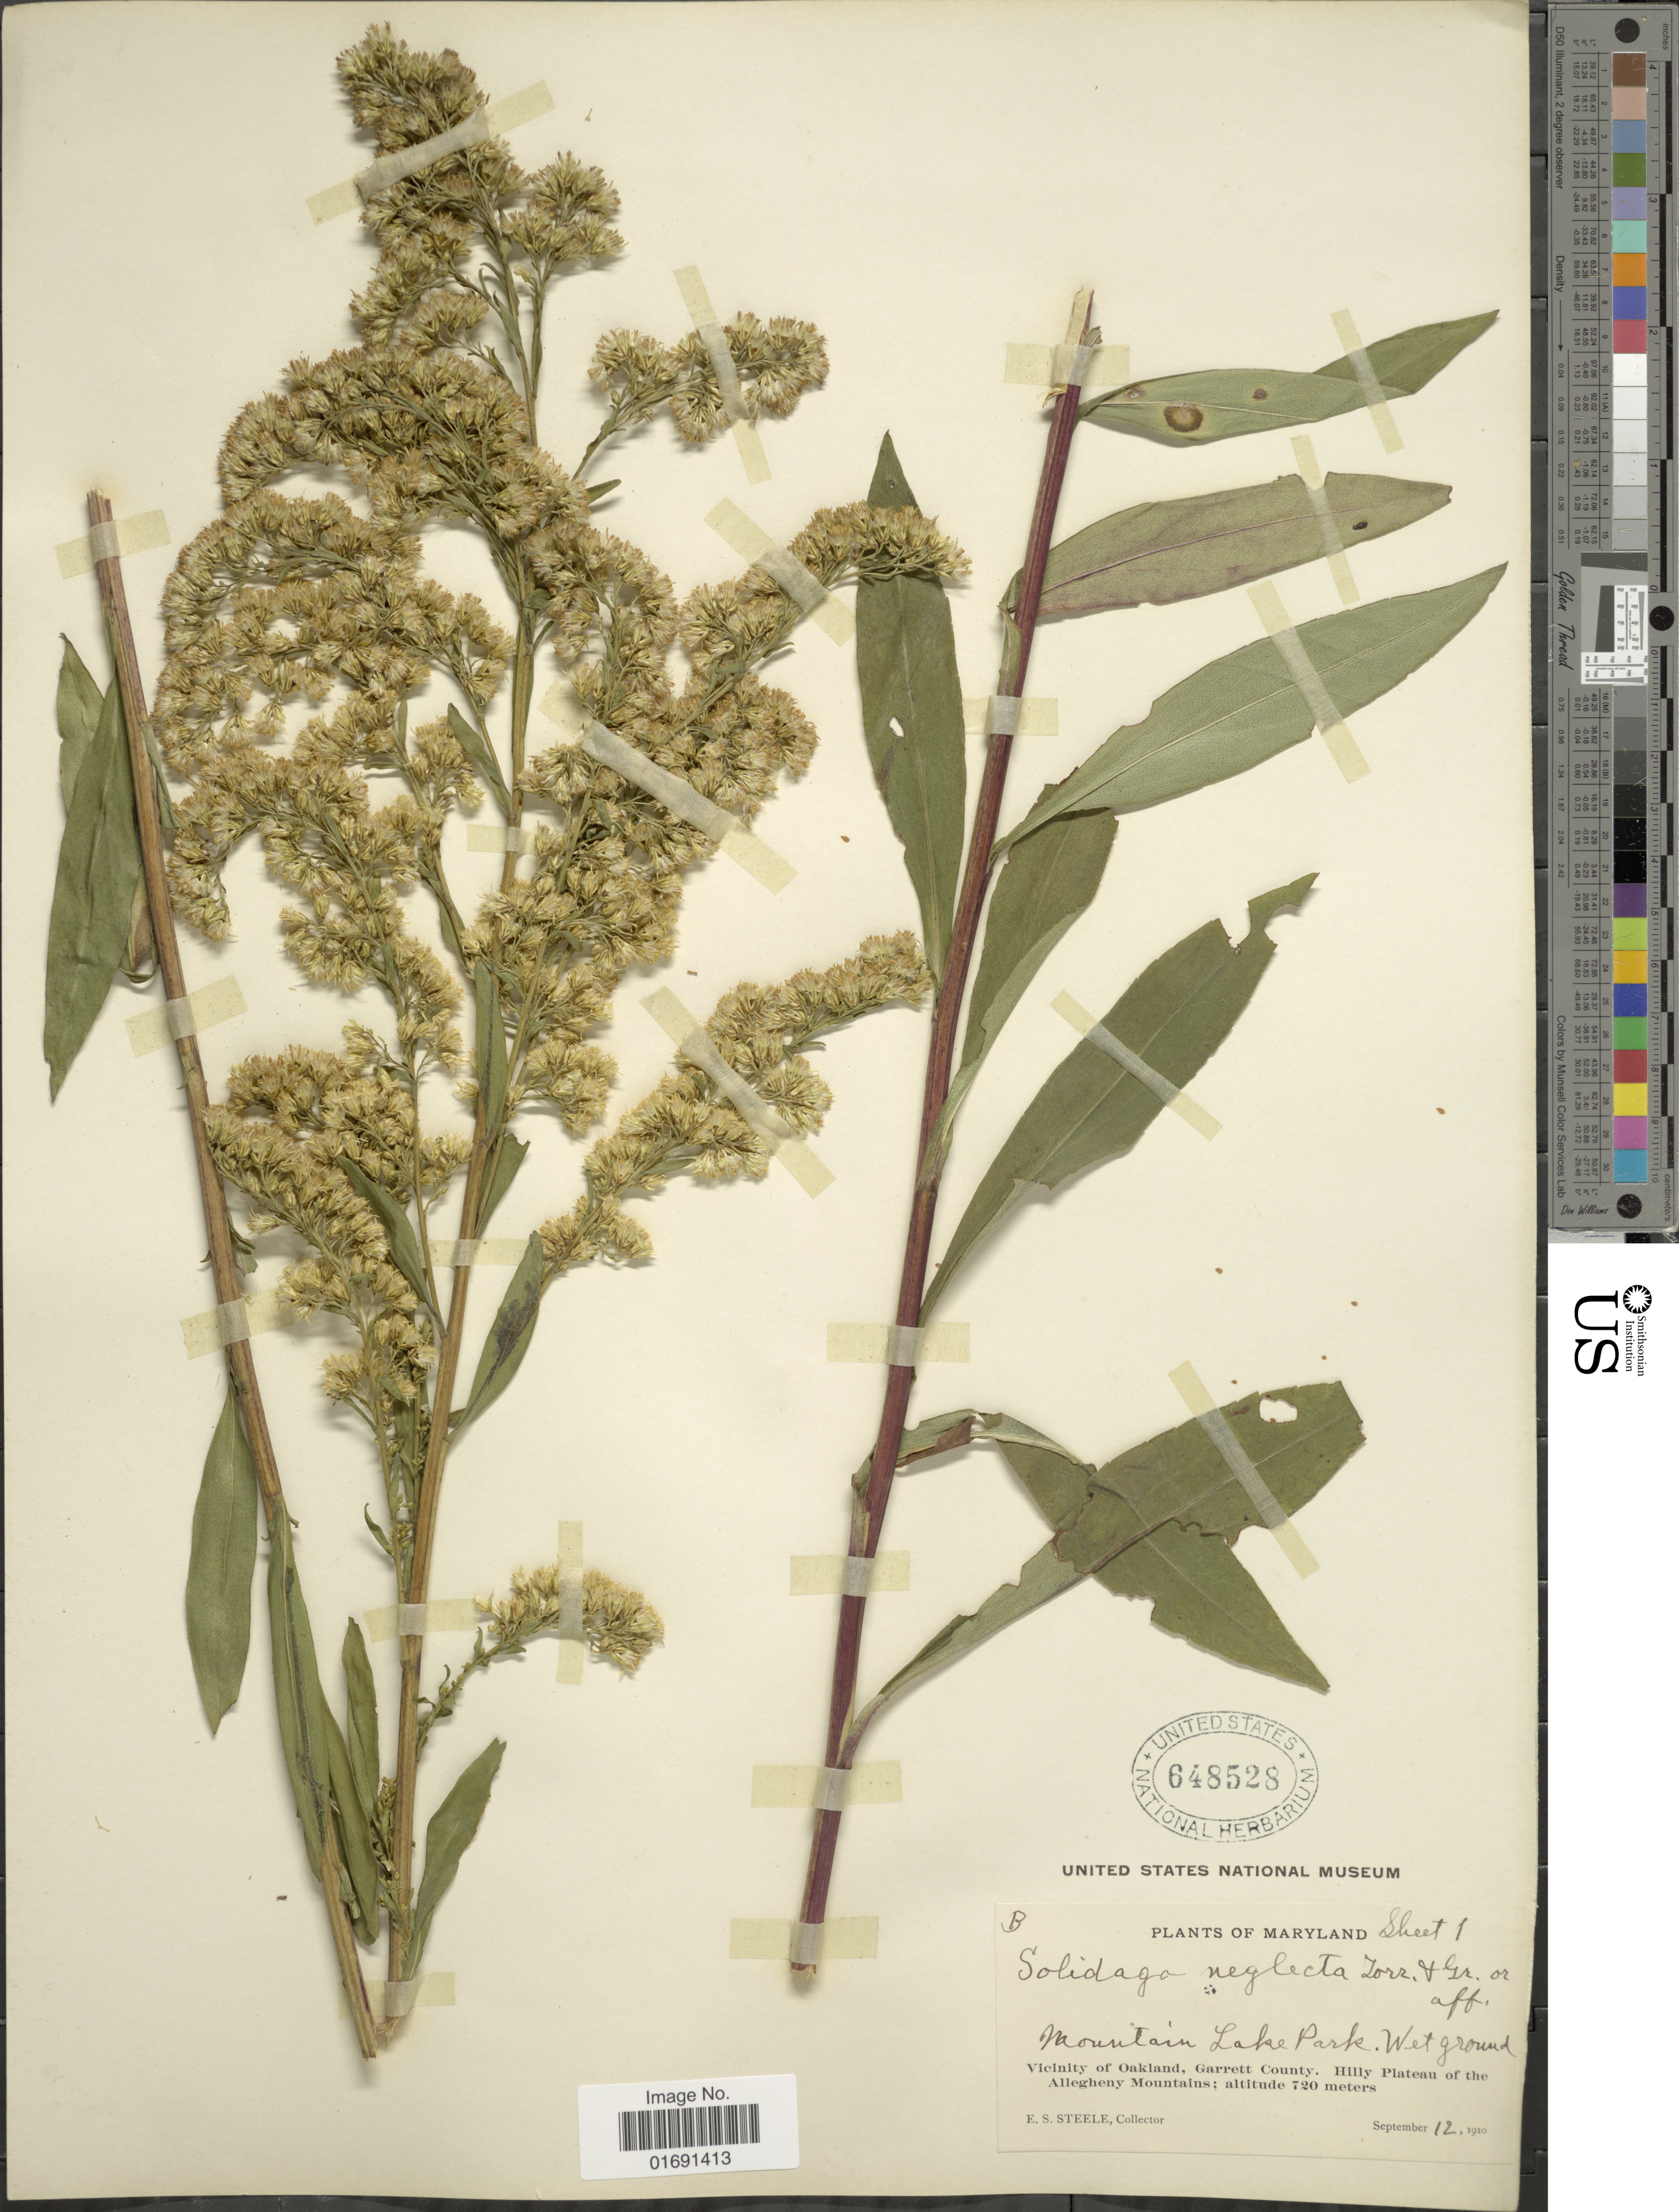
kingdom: Plantae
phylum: Tracheophyta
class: Magnoliopsida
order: Asterales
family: Asteraceae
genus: Solidago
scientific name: Solidago uniligulata var. neglecta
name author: Fernald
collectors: E. Steele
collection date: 1910-09-12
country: United States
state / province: Maryland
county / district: Garrett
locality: Mountain Lake Park, Vicinity of Oakland, Garrett County, Hilly Plateau of the Allegheny Mountains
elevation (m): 720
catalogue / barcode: US 648529